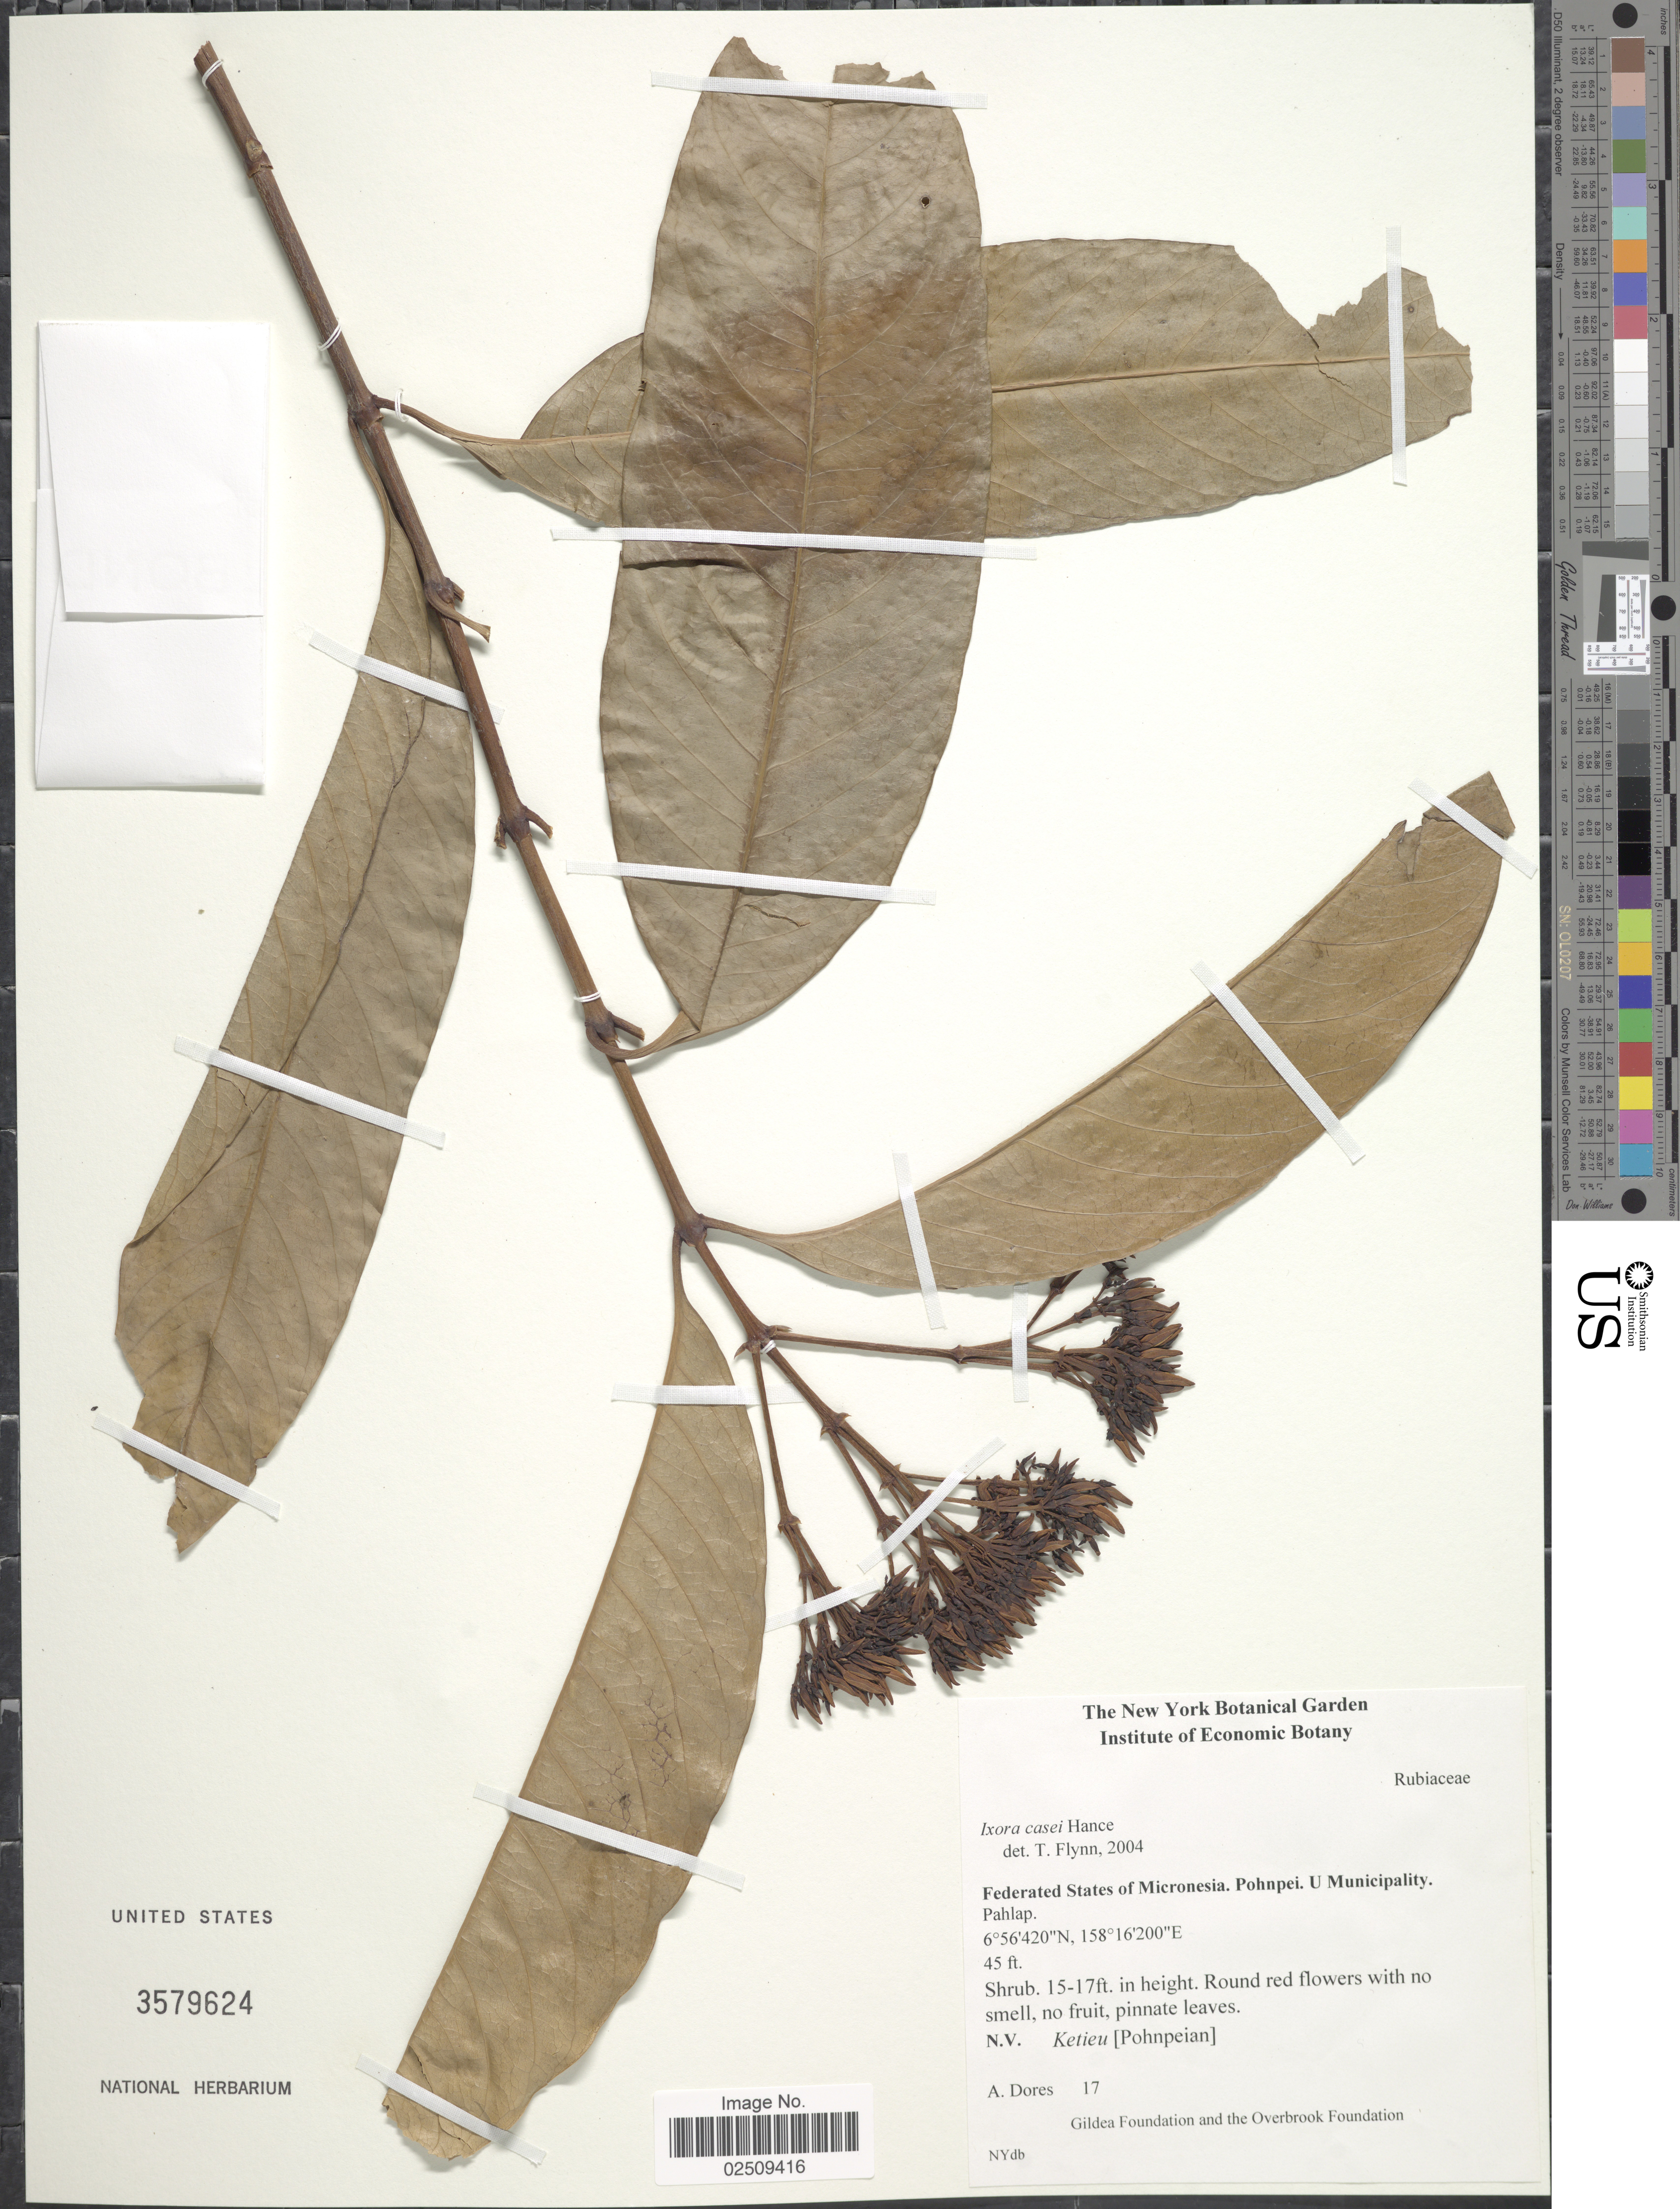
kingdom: Plantae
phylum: Tracheophyta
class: Magnoliopsida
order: Gentianales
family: Rubiaceae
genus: Ixora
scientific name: Ixora casei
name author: Hance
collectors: A. Dores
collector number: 17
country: Micronesia, Federated States of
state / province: Pohnpei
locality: U Municipality. Pahlap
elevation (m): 14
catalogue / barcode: US 3579624